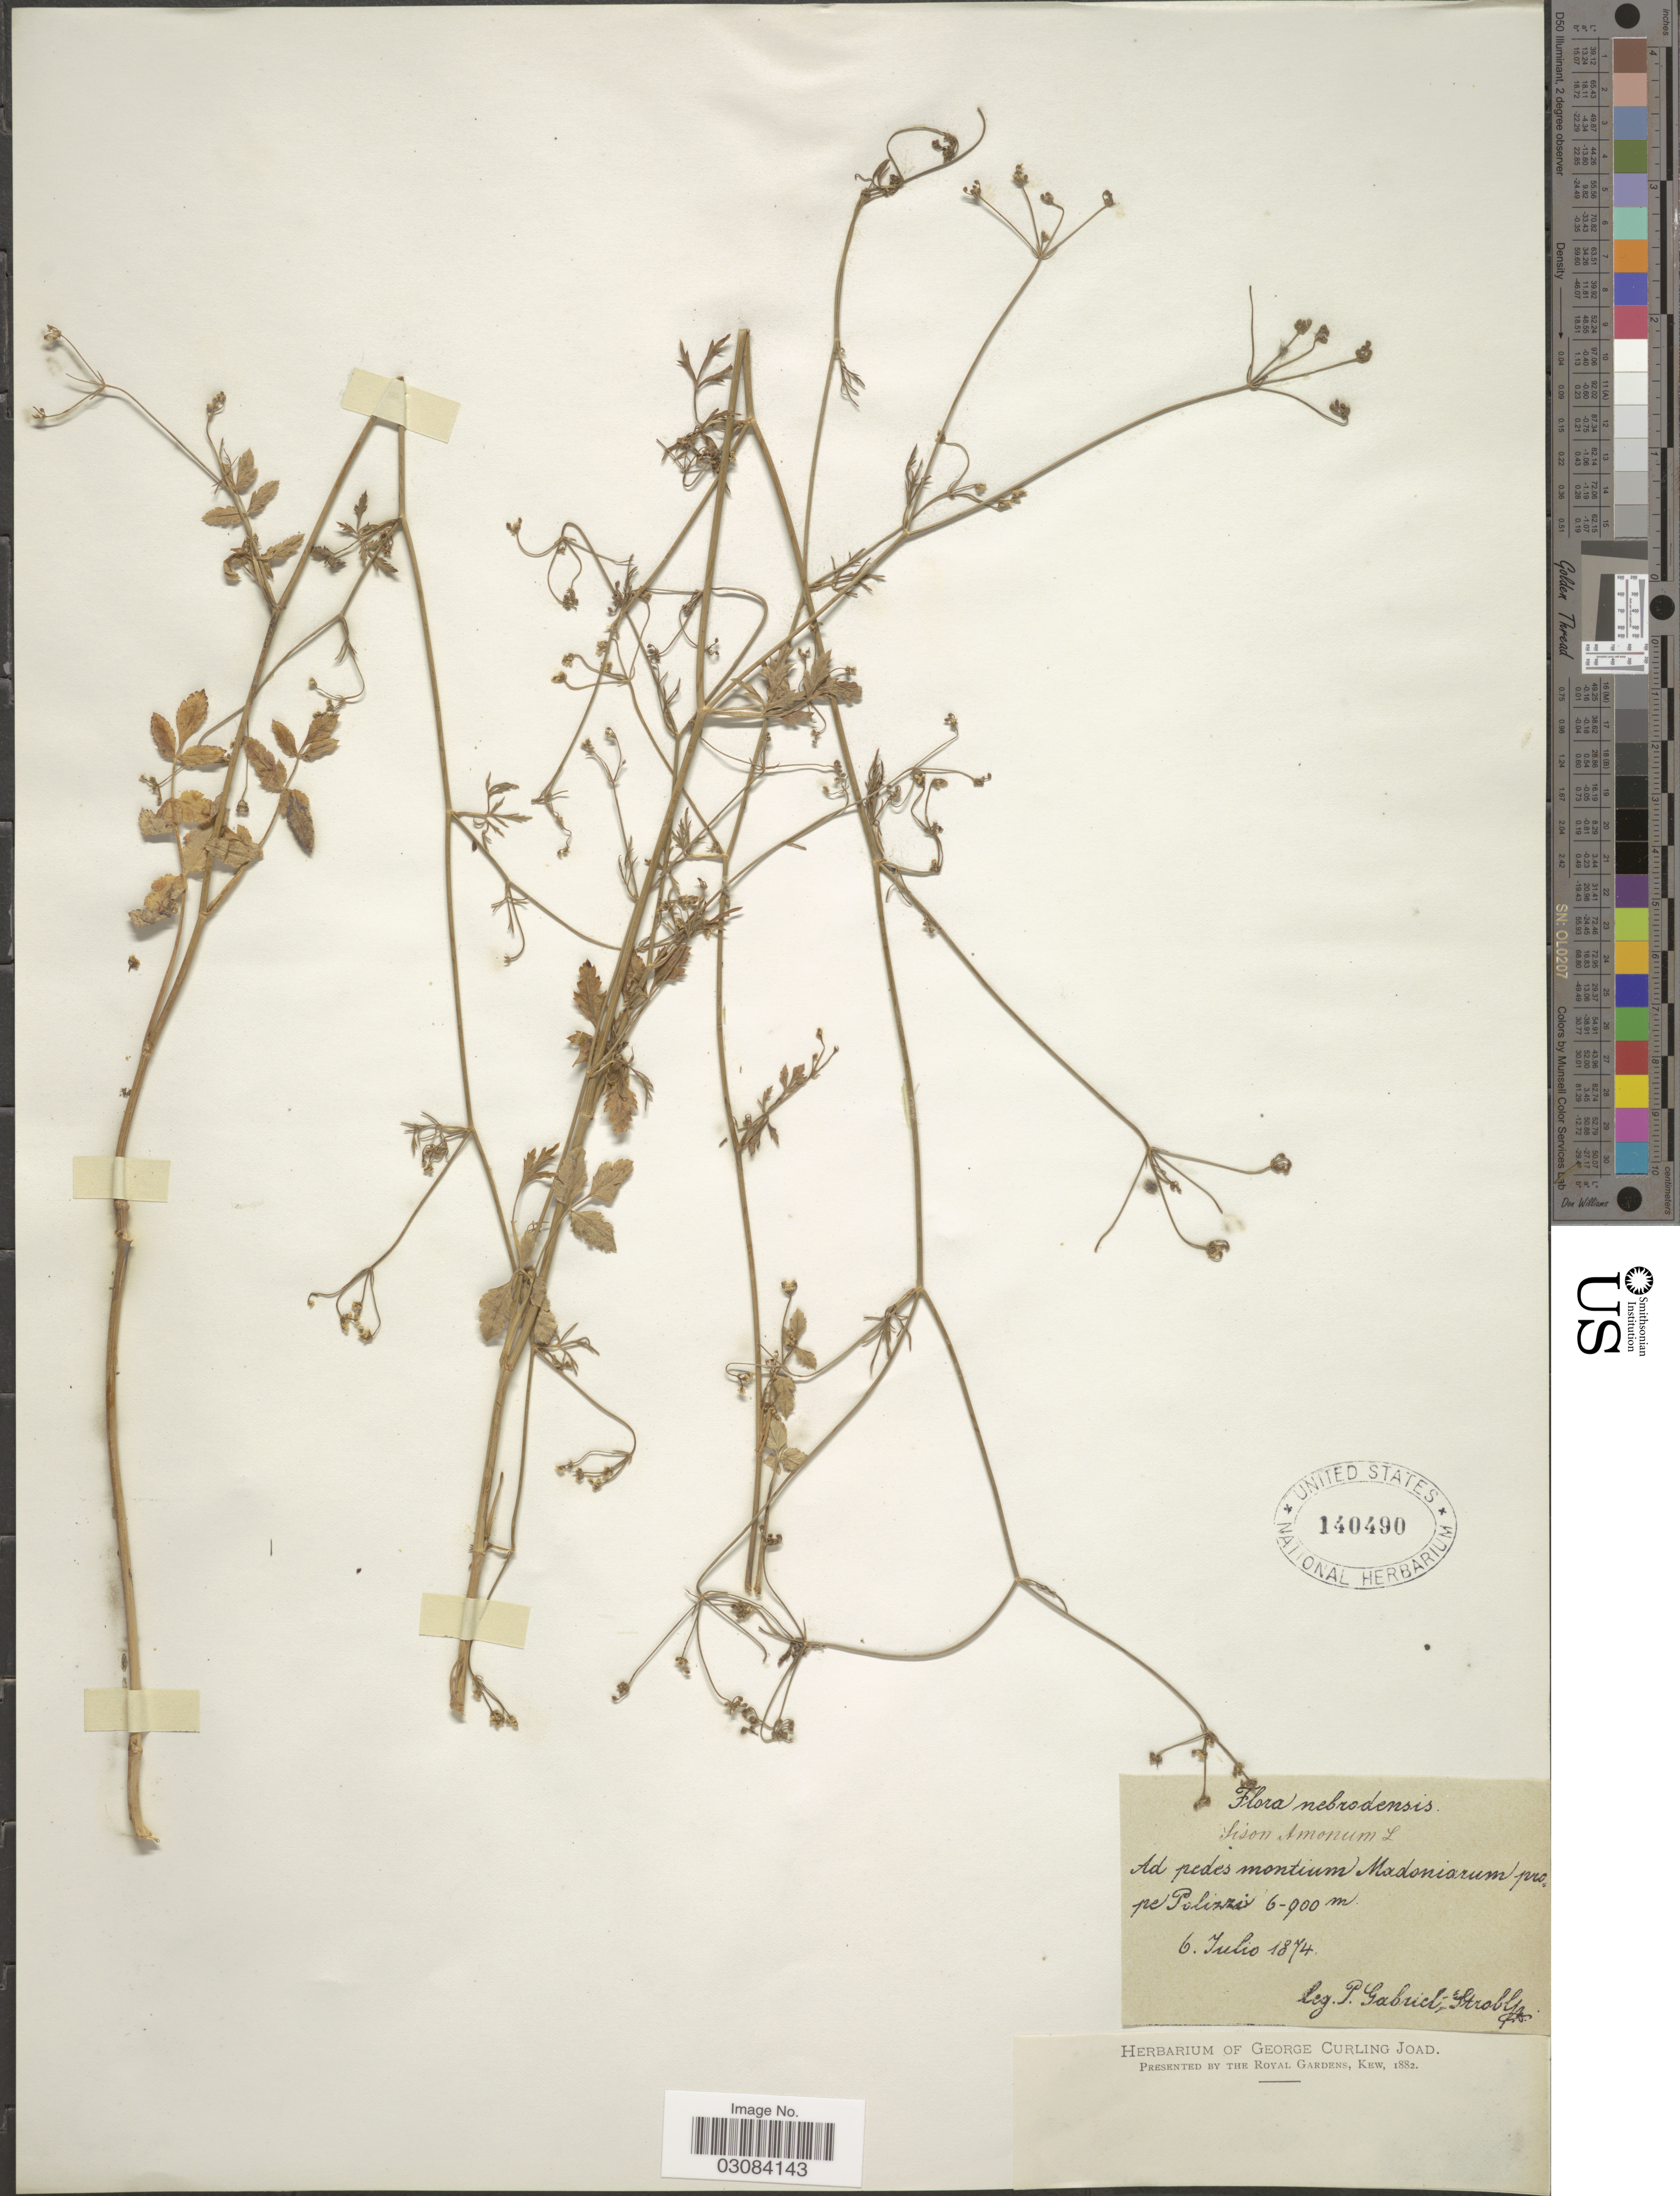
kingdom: Plantae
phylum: Tracheophyta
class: Magnoliopsida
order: Apiales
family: Apiaceae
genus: Sison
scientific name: Sison amomum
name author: L.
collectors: P. Gabriel & P. G. Strobl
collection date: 1874-07-06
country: Italy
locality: Ad pedes montium Madoniarum prope Polizzi.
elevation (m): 600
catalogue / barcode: US 140490